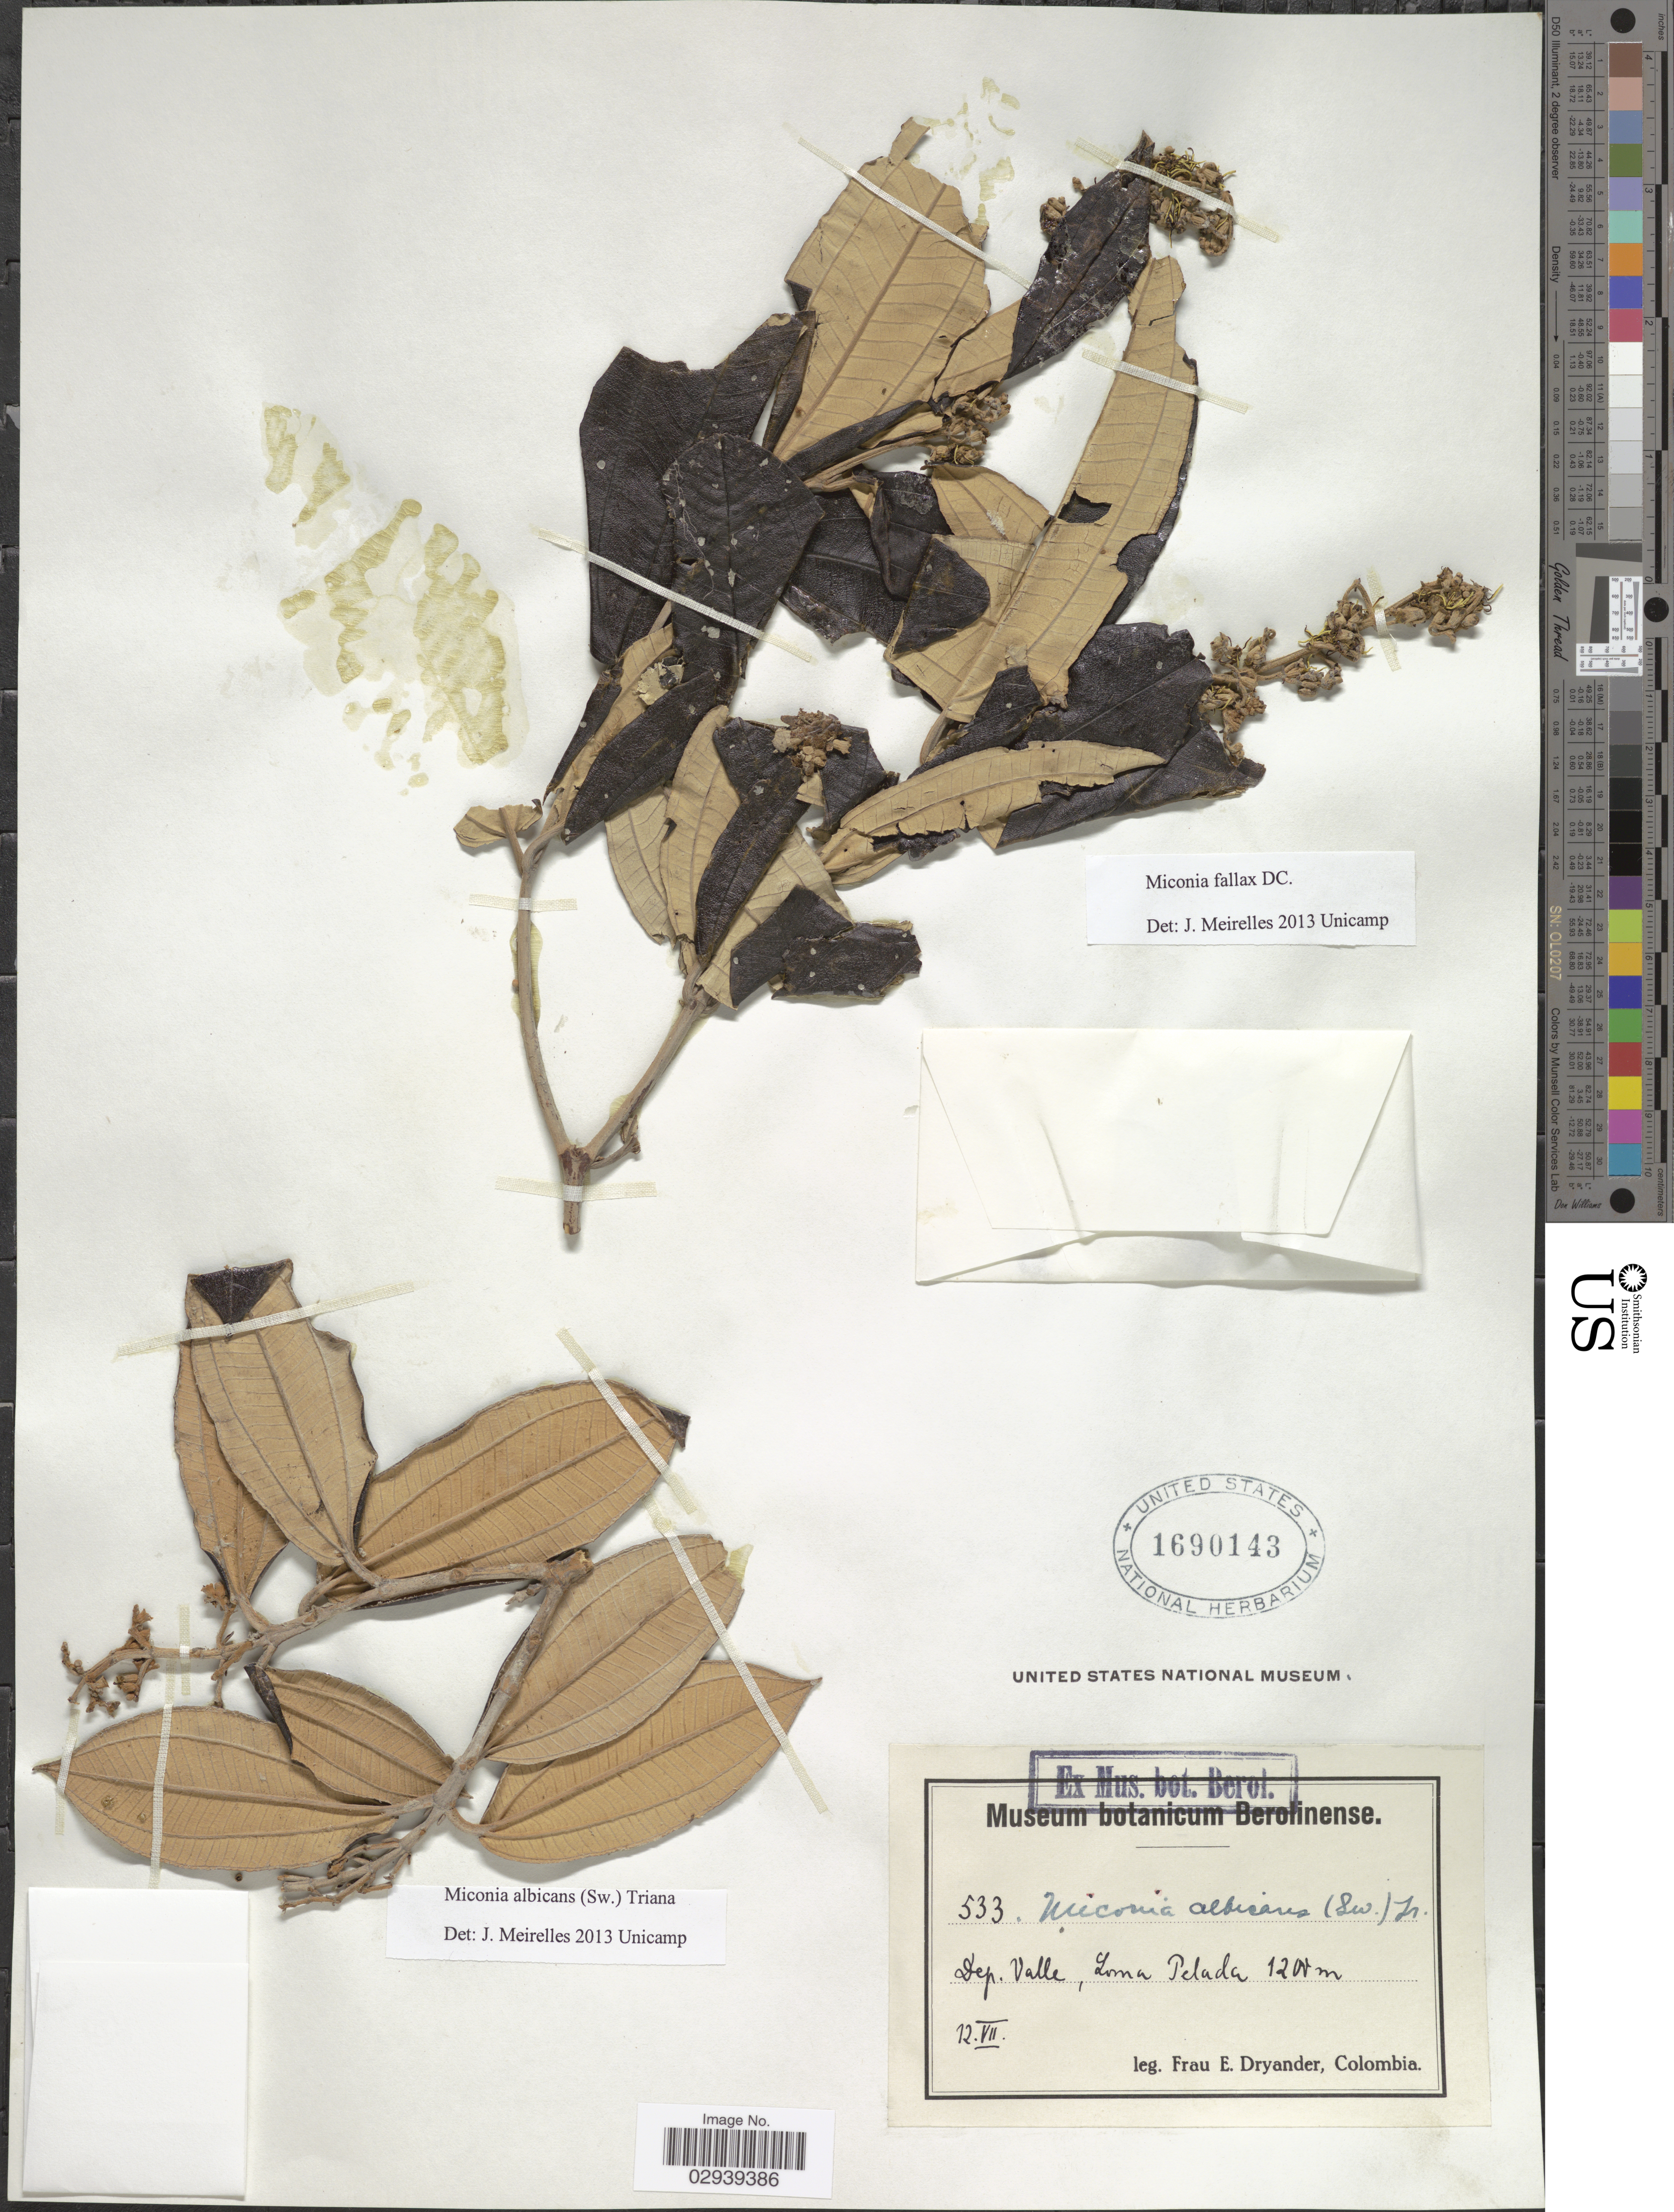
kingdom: Plantae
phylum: Tracheophyta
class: Magnoliopsida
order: Myrtales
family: Melastomataceae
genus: Miconia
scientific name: Miconia fallax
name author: DC.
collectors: F. Dryander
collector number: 533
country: Colombia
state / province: Valle del Cauca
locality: Dep. Valle, Loma Pelada.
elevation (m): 1200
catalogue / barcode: US 1690143